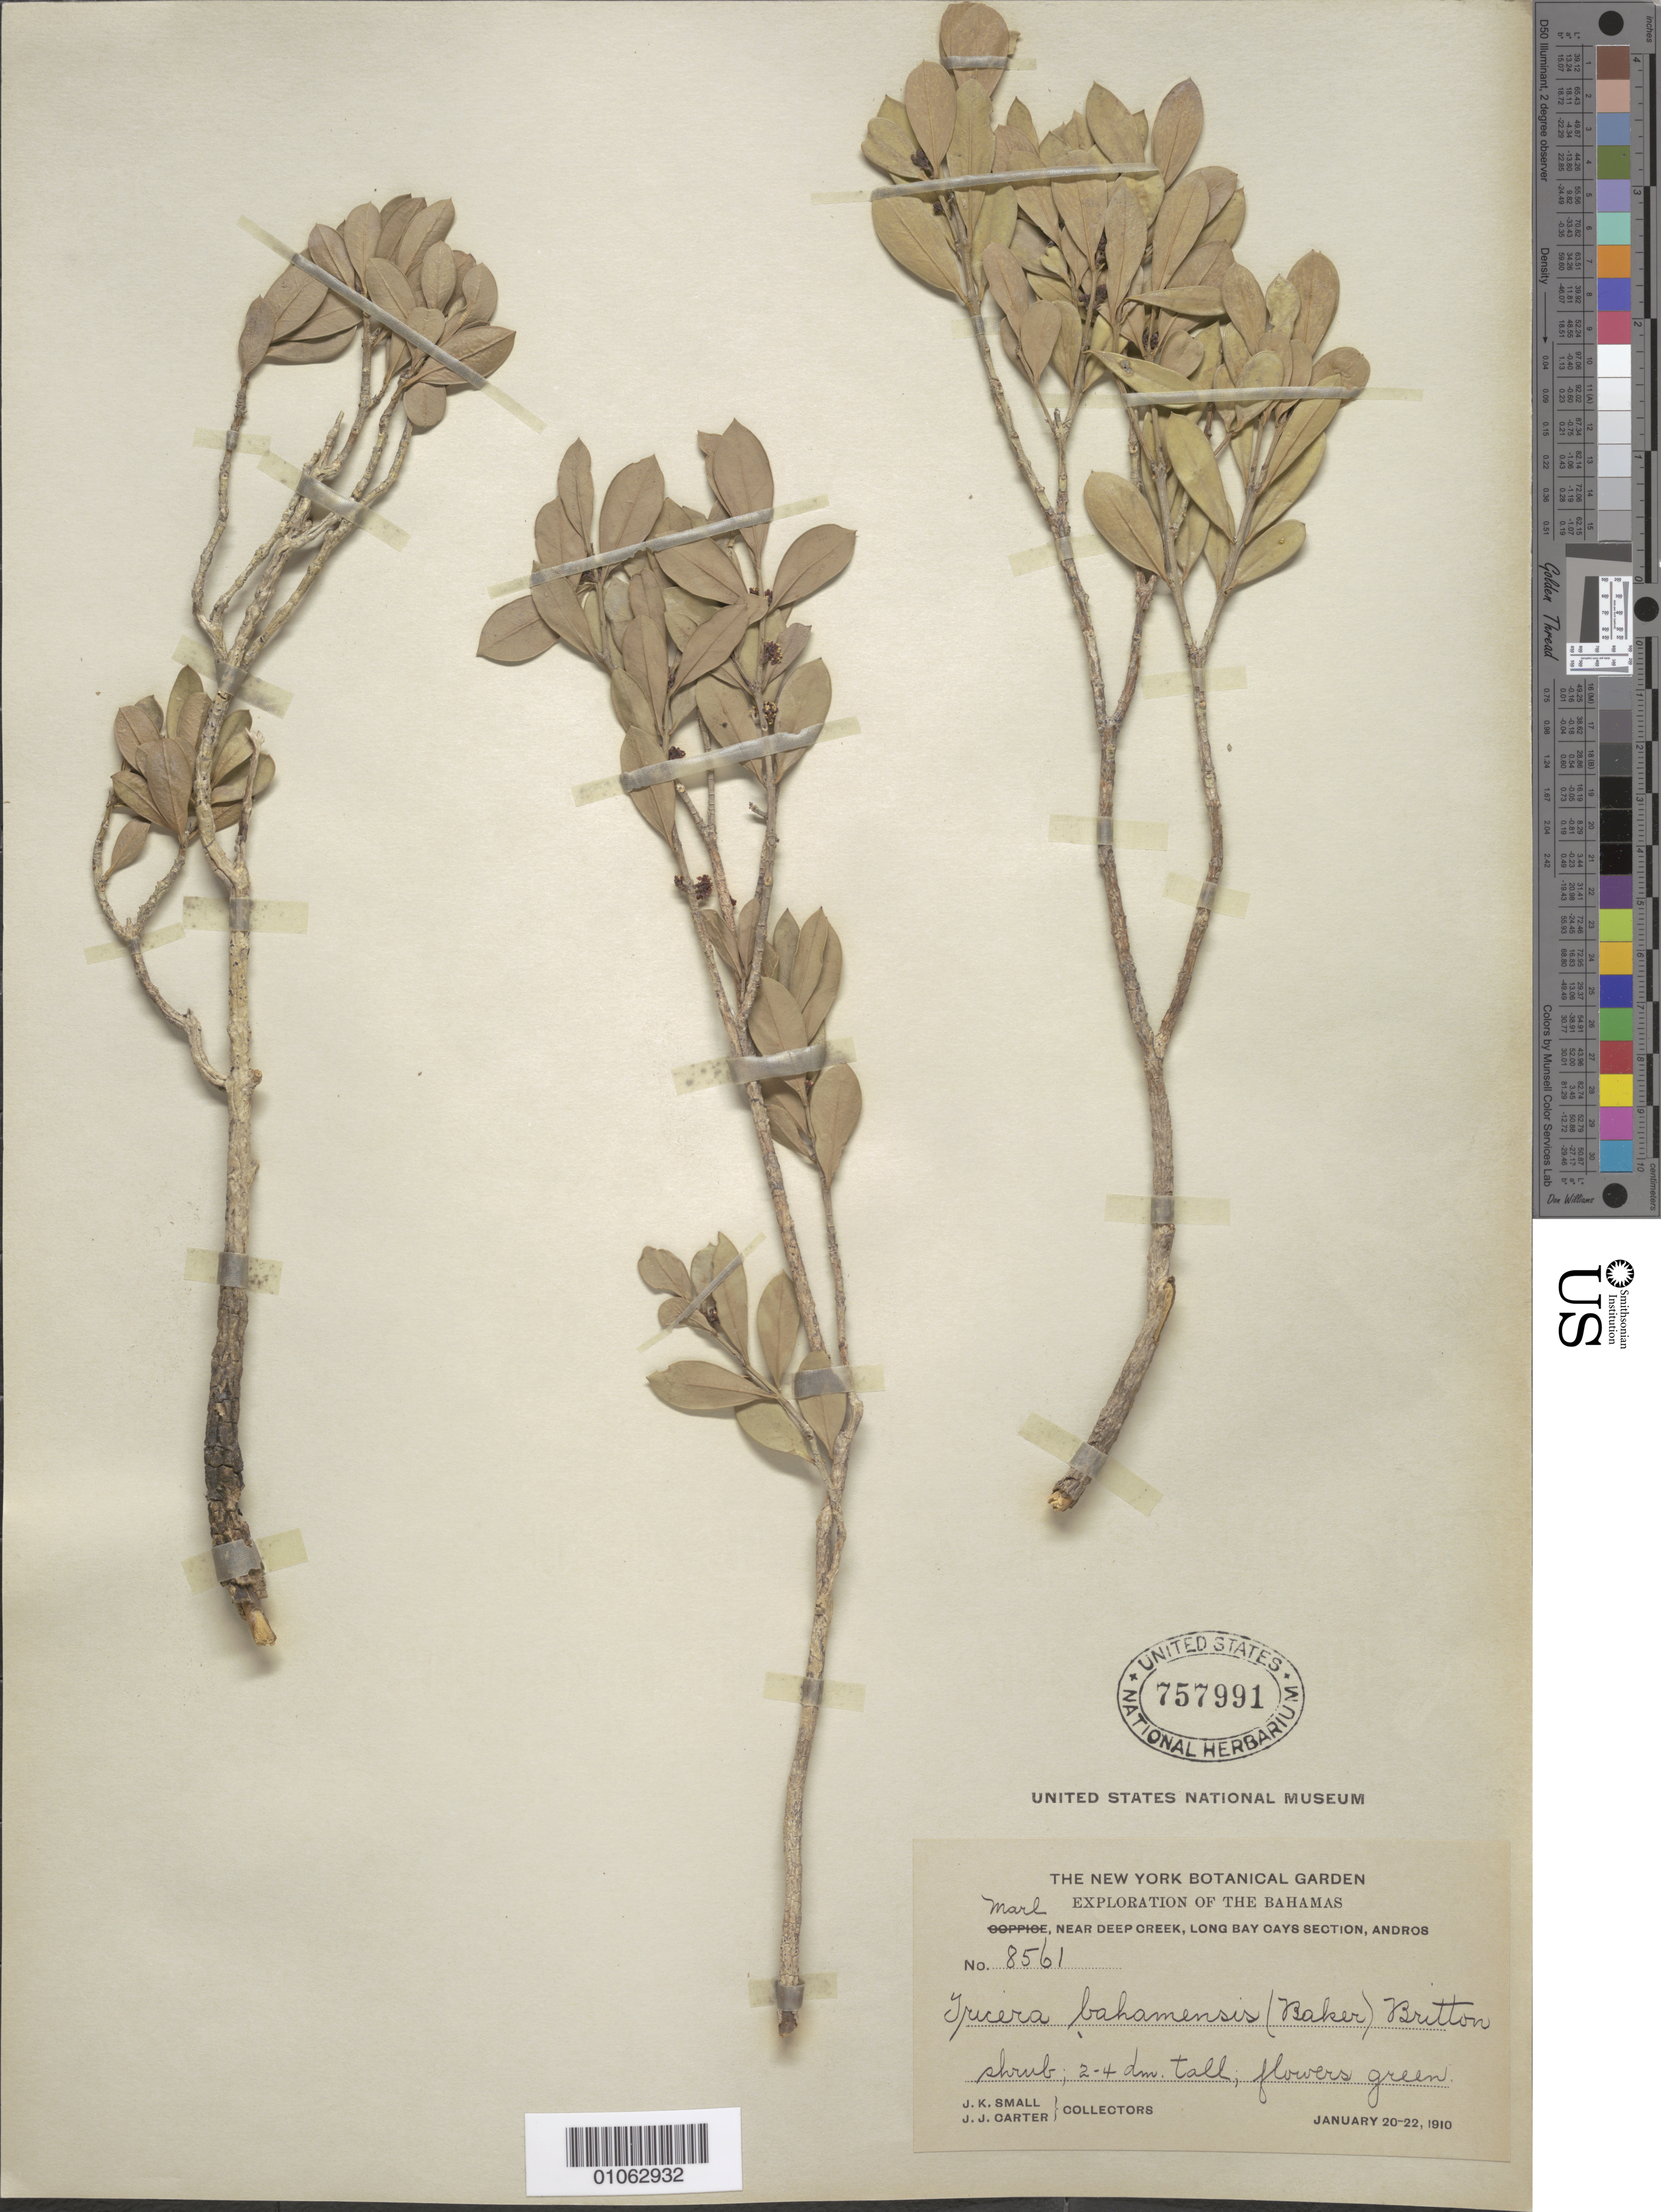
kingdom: Plantae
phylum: Tracheophyta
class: Magnoliopsida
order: Buxales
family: Buxaceae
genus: Buxus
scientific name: Buxus bahamensis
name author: Baker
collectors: J. K. Small & J. J. Carter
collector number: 8561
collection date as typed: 20 Jan 1910 to 22 Jan 1910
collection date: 1910-01-20/1910-01-22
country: Bahamas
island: Andros I.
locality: Marl near deep creek, long bay cays section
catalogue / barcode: US 757991